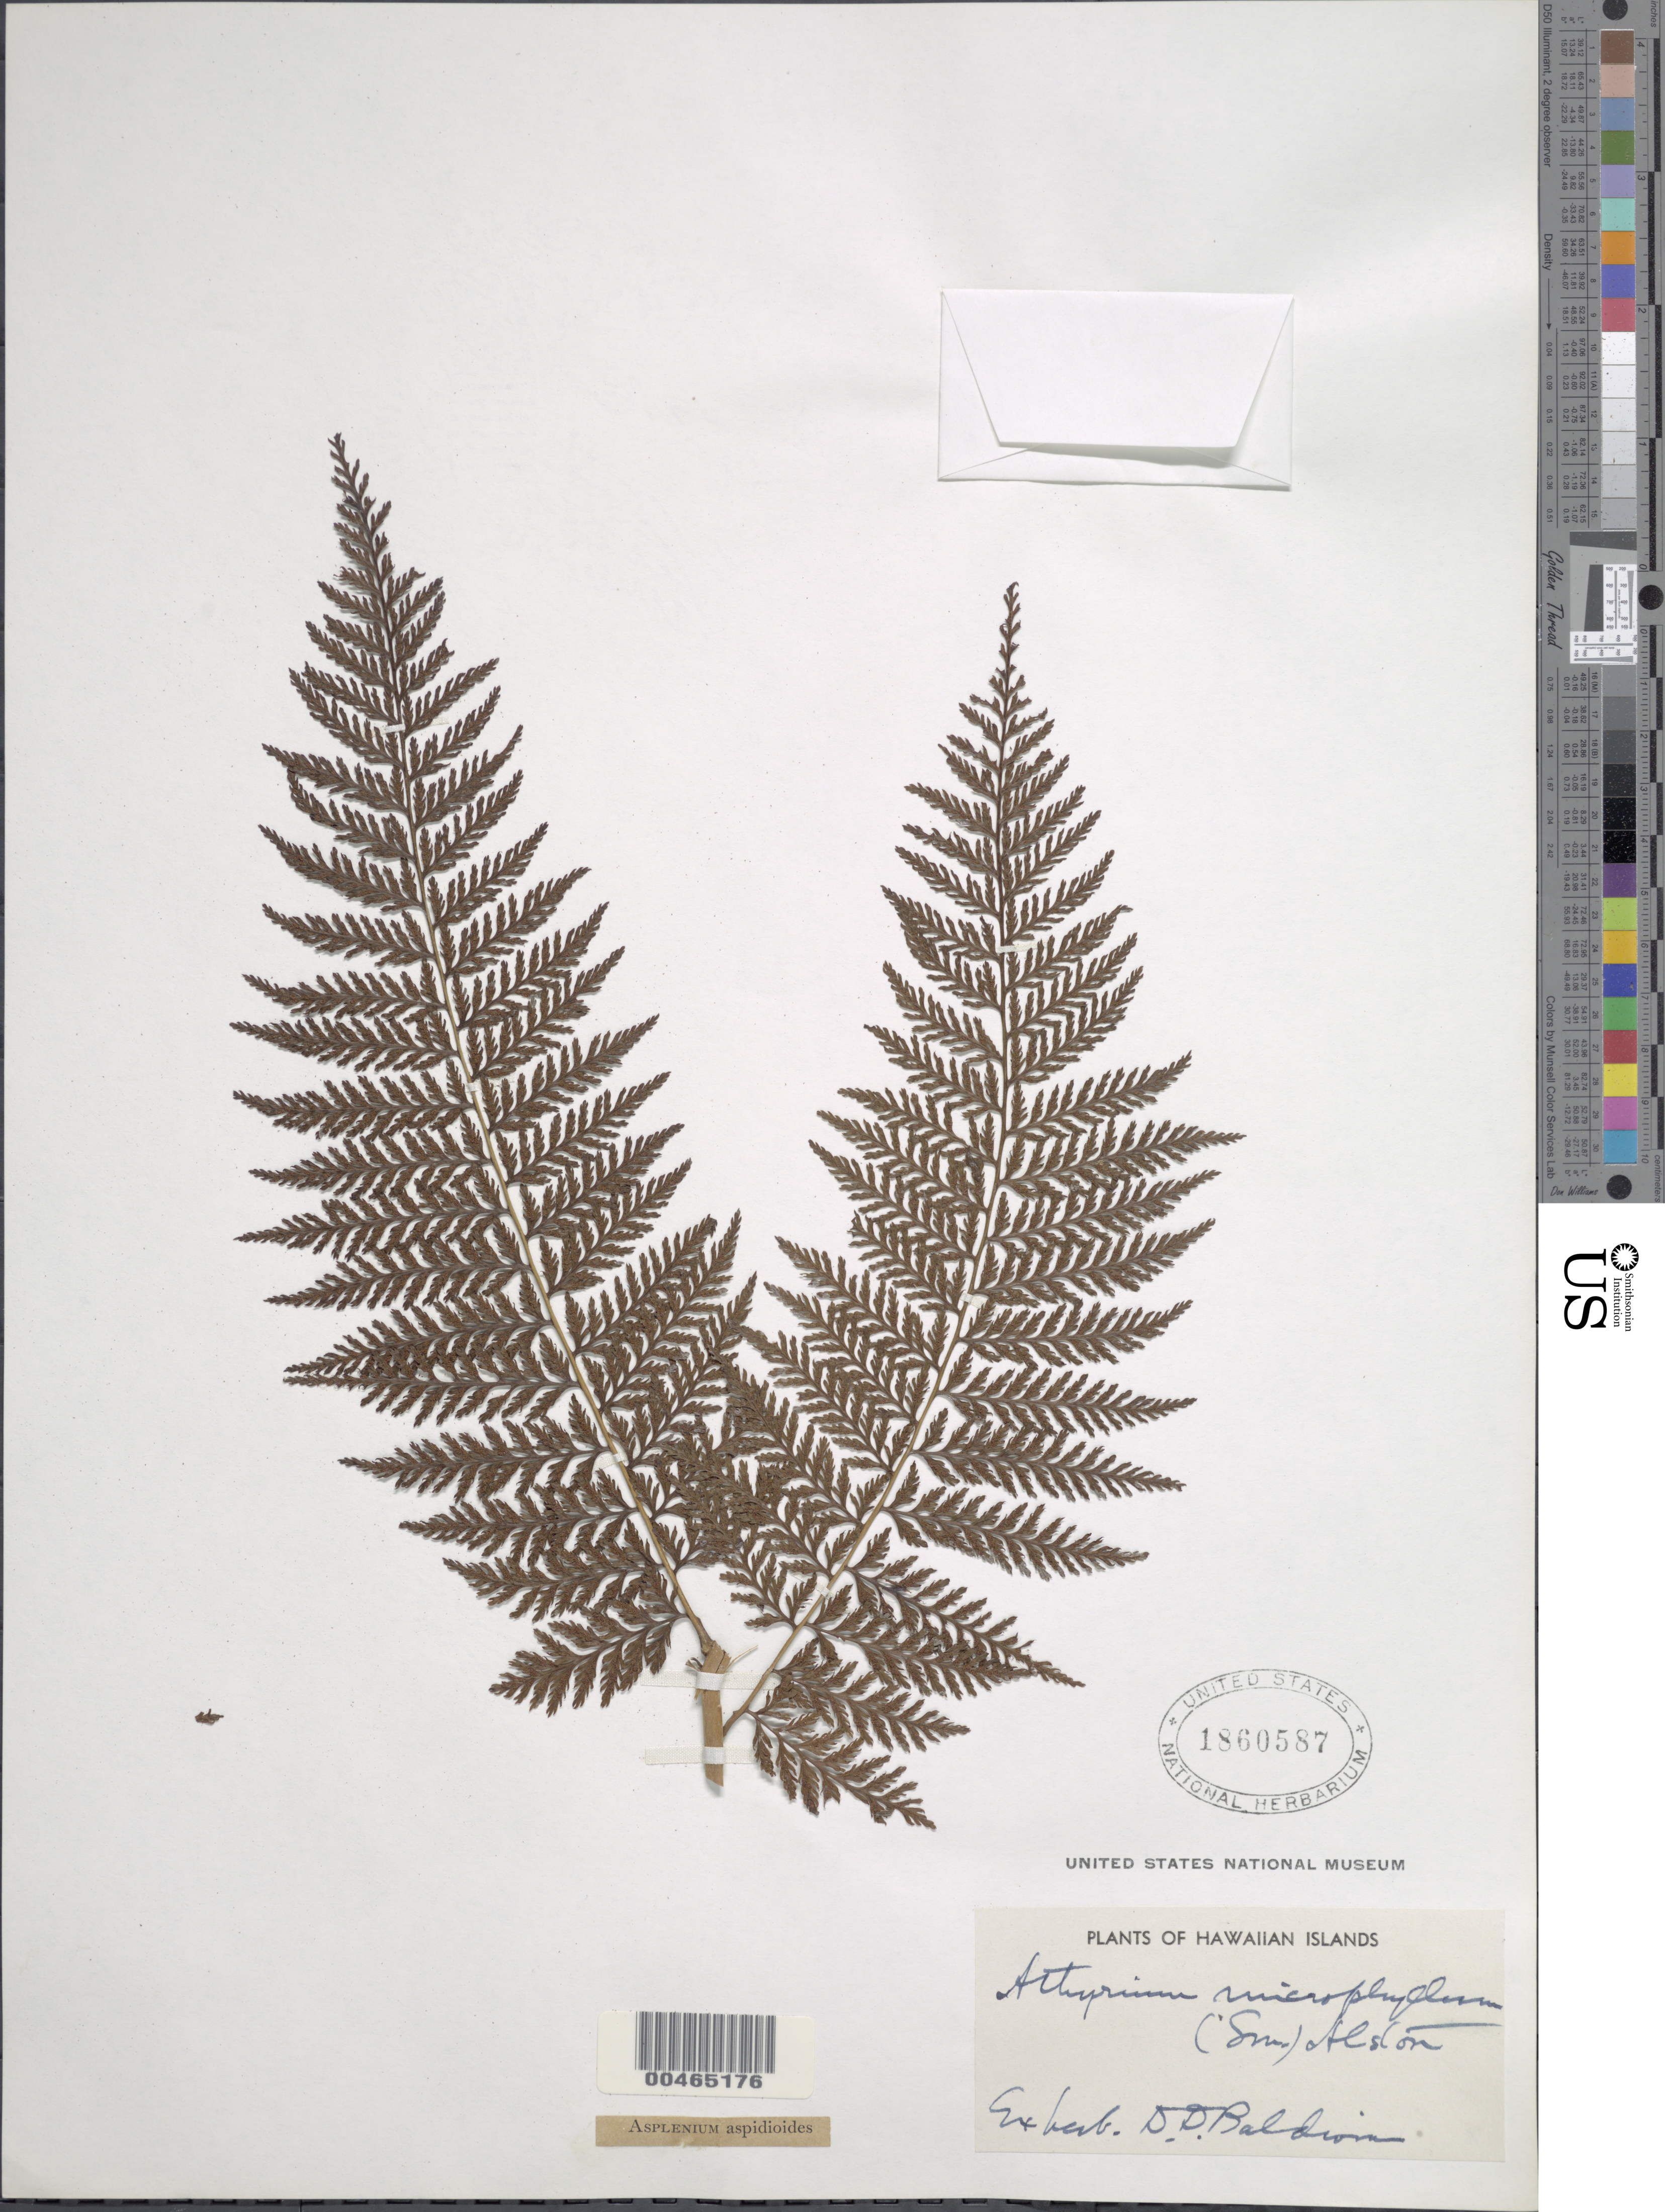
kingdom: Plantae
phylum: Tracheophyta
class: Polypodiopsida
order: Polypodiales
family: Athyriaceae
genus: Athyrium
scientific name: Athyrium microphyllum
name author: (Sm.) Alston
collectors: D. Baldwin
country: United States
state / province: Hawaii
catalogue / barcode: US 1860587